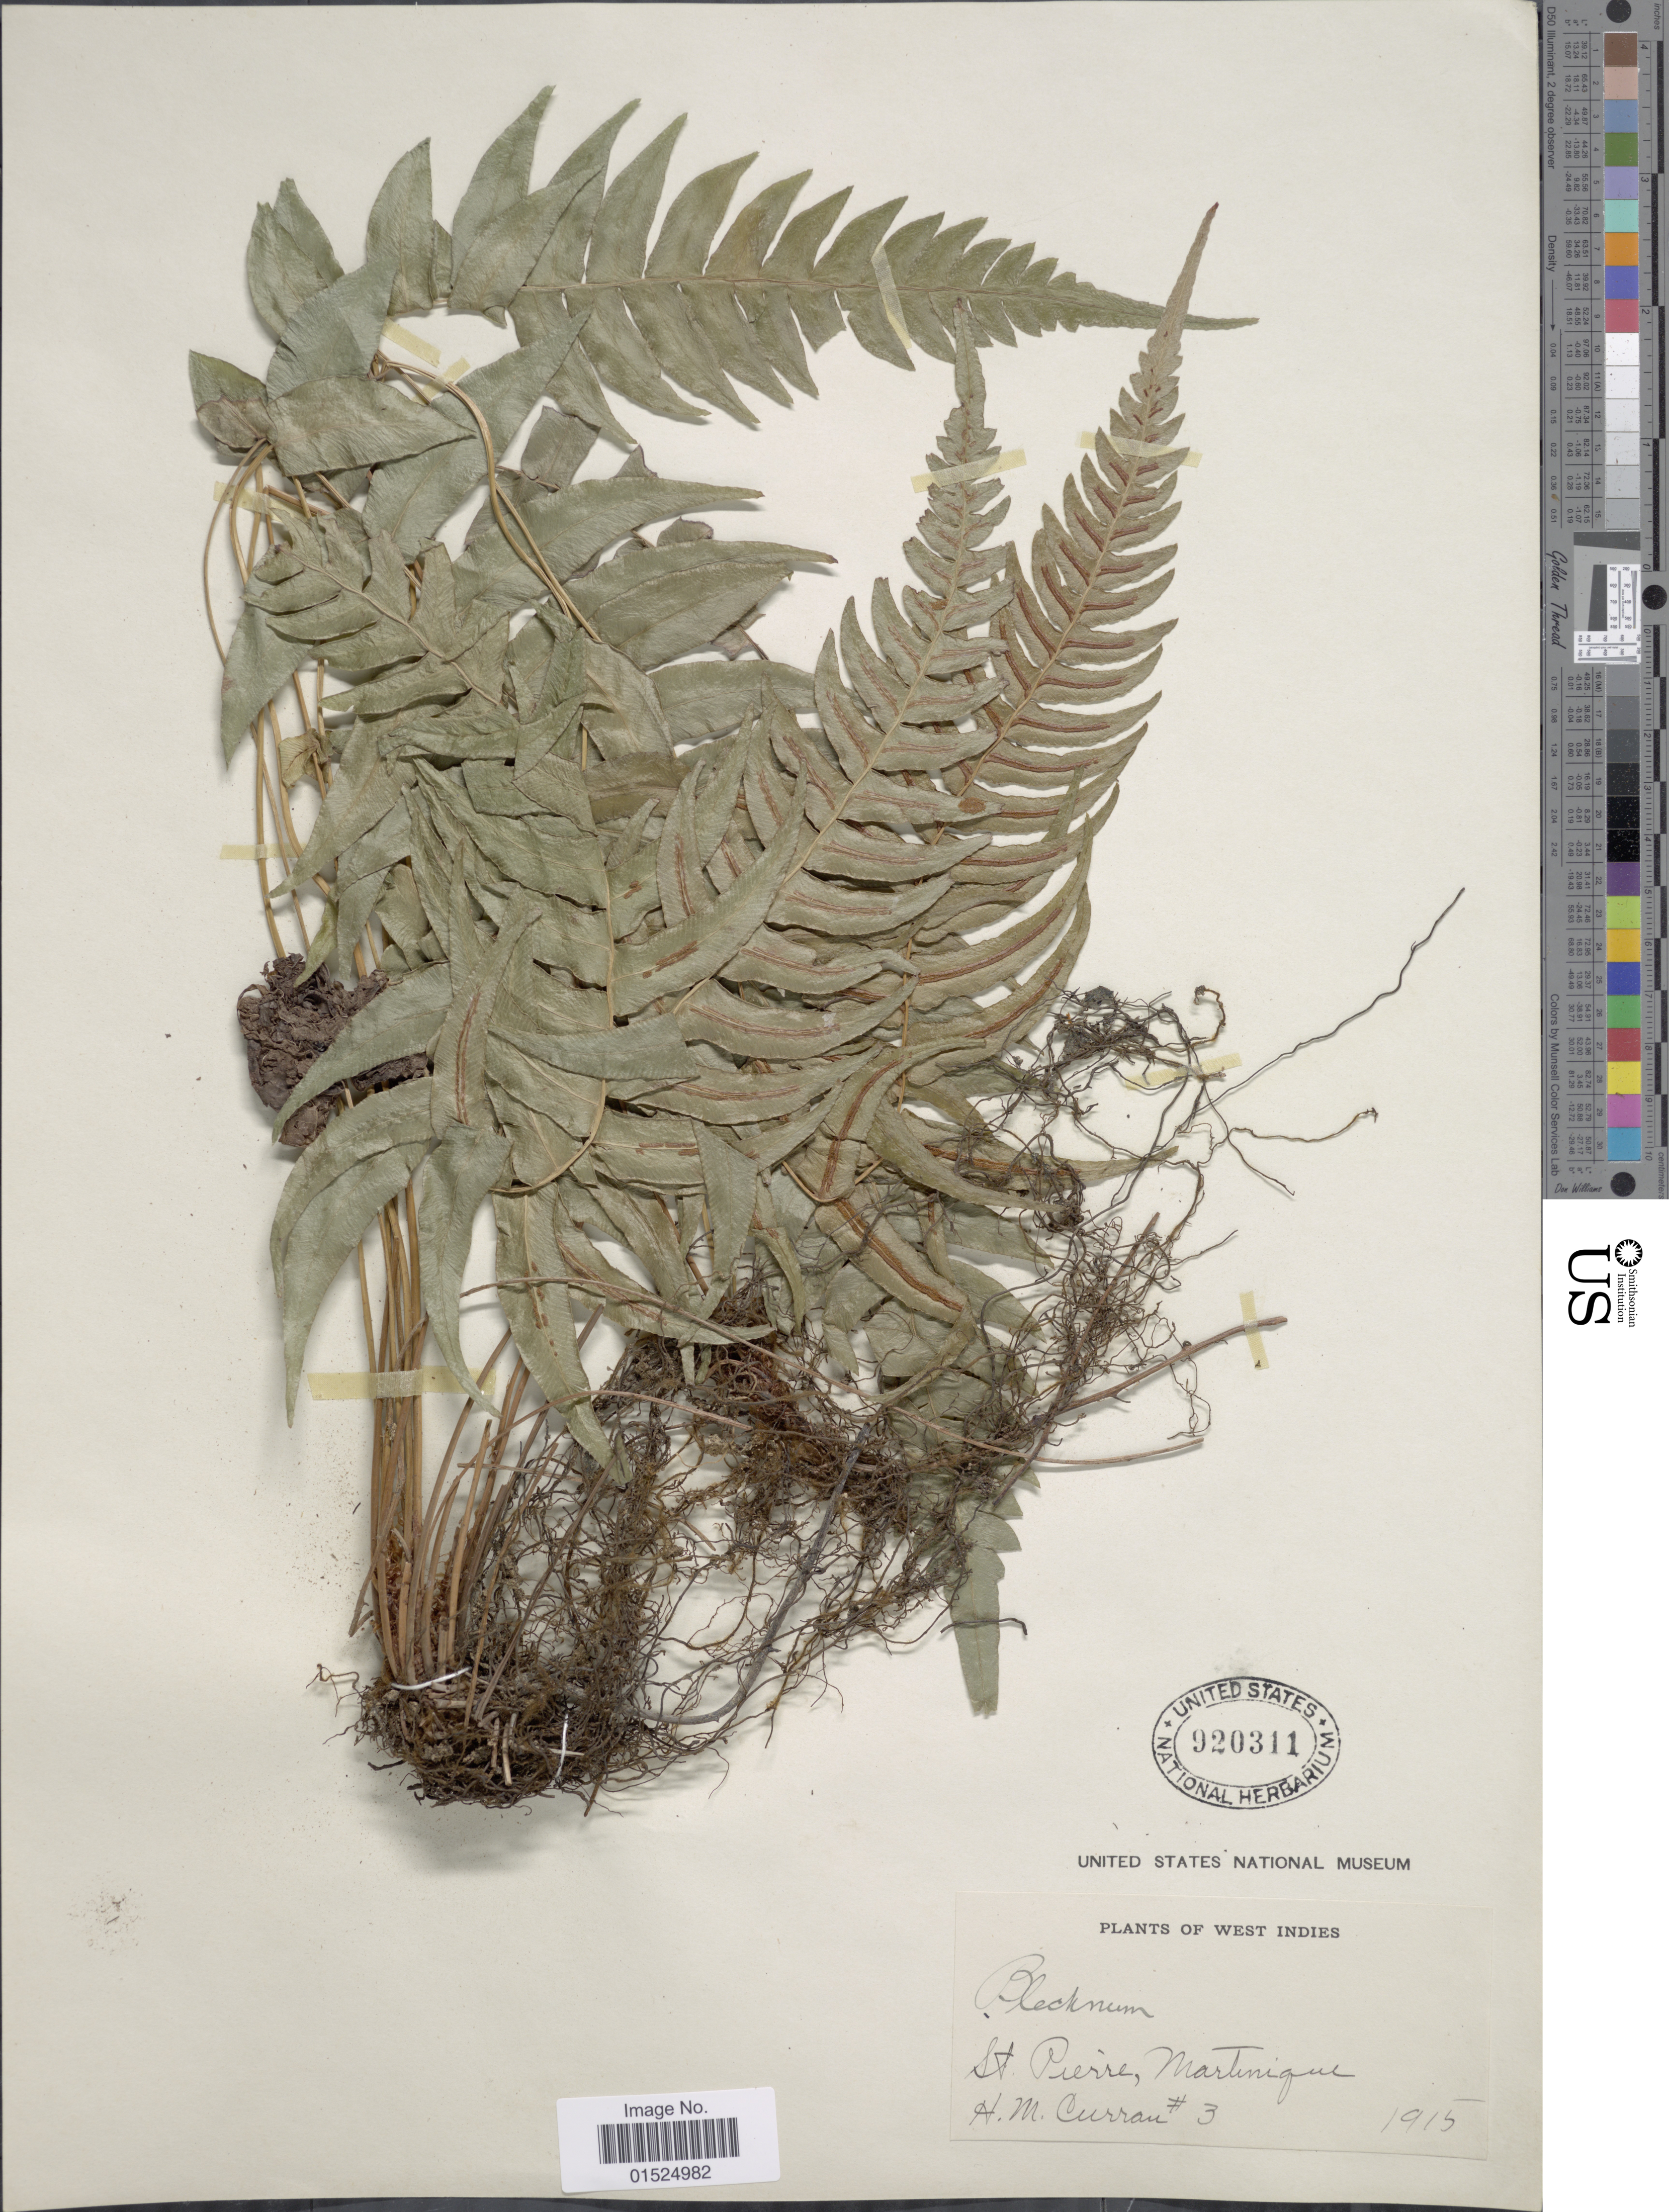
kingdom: Plantae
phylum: Tracheophyta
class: Polypodiopsida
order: Polypodiales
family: Blechnaceae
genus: Blechnum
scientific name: Blechnum occidentale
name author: L.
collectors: H. M. Curran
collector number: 3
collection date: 1915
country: Martinique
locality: St. Pierre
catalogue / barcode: US 920311